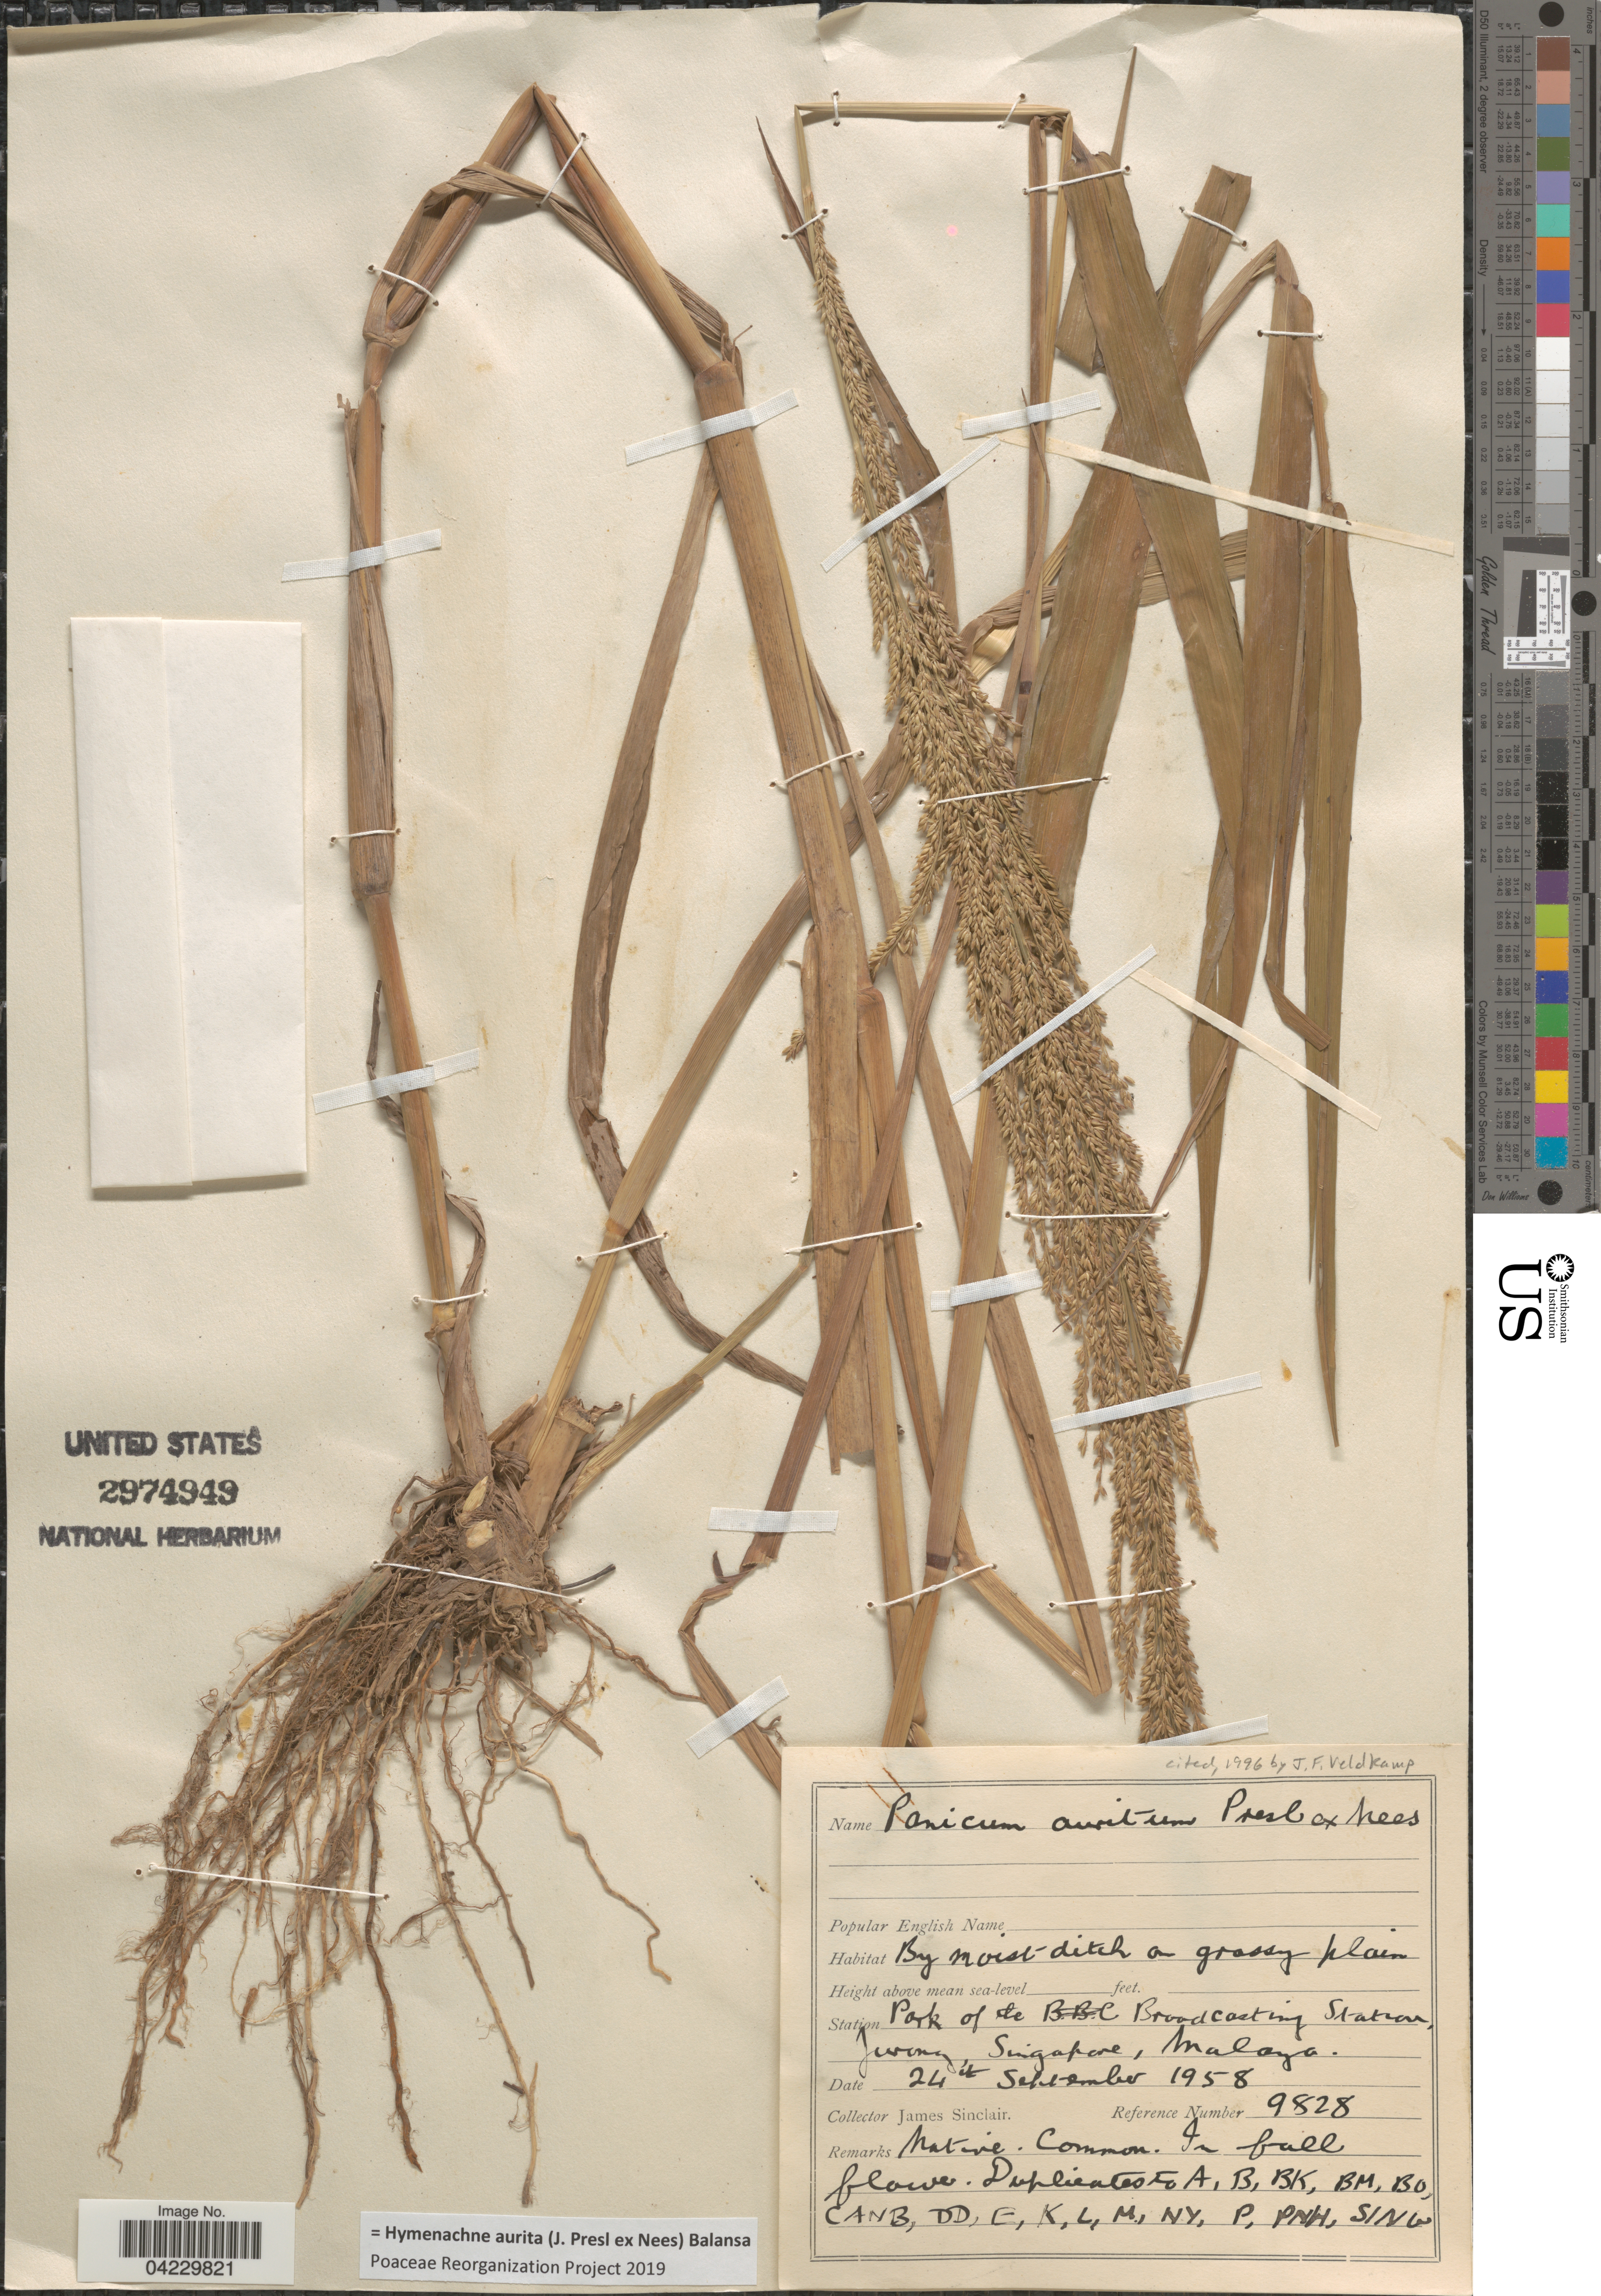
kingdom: Plantae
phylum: Tracheophyta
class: Liliopsida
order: Poales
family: Poaceae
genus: Hymenachne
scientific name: Hymenachne aurita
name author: (J. Presl ex Nees) Balansa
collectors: J. Sinclair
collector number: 9828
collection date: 1958-09-24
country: Singapore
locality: Station Park of the Broadcasting Station, Jurong, Singapore, Malaya.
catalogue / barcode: US 2974949